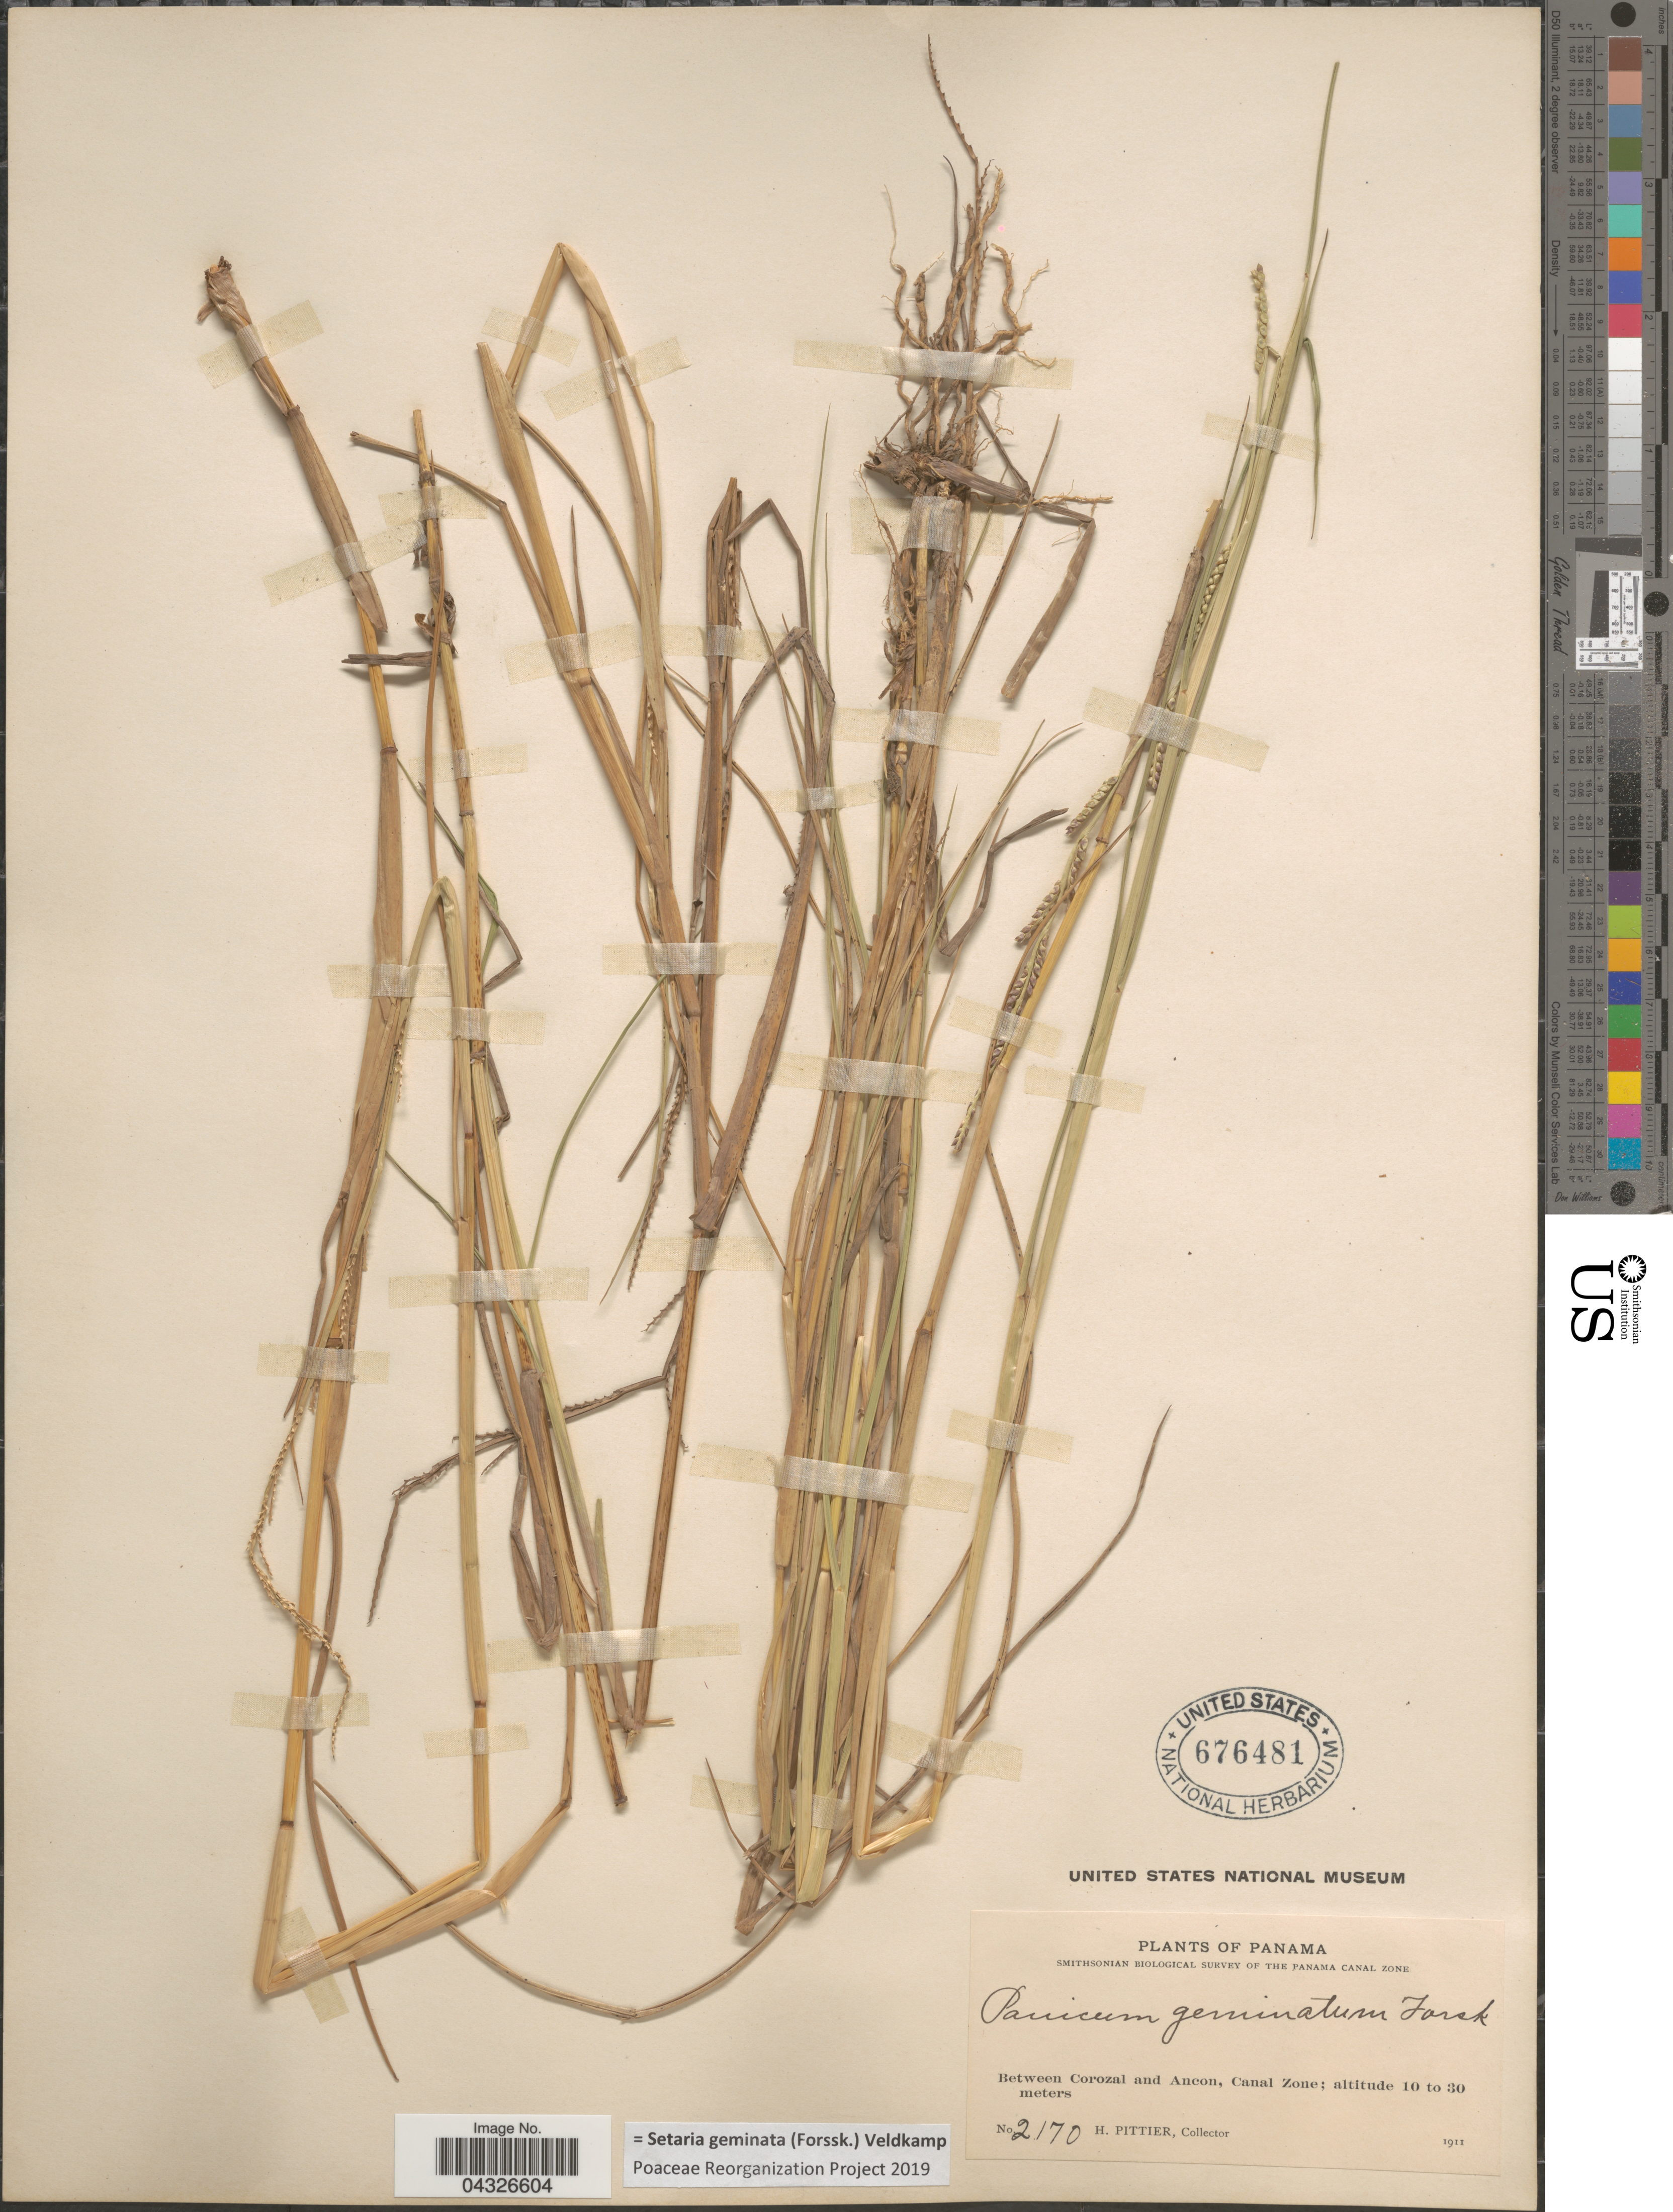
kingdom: Plantae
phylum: Tracheophyta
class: Liliopsida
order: Poales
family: Poaceae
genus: Setaria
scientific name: Setaria geminata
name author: (Forssk.) Veldkamp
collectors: H. F. Pittier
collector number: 2170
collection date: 1911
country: Panama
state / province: Colón / Panamá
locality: Smithsonian Biological Survey of the Panama Canal Zone. Between Corozal and Ancon, Canal Zone.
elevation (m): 10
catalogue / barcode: US 676481